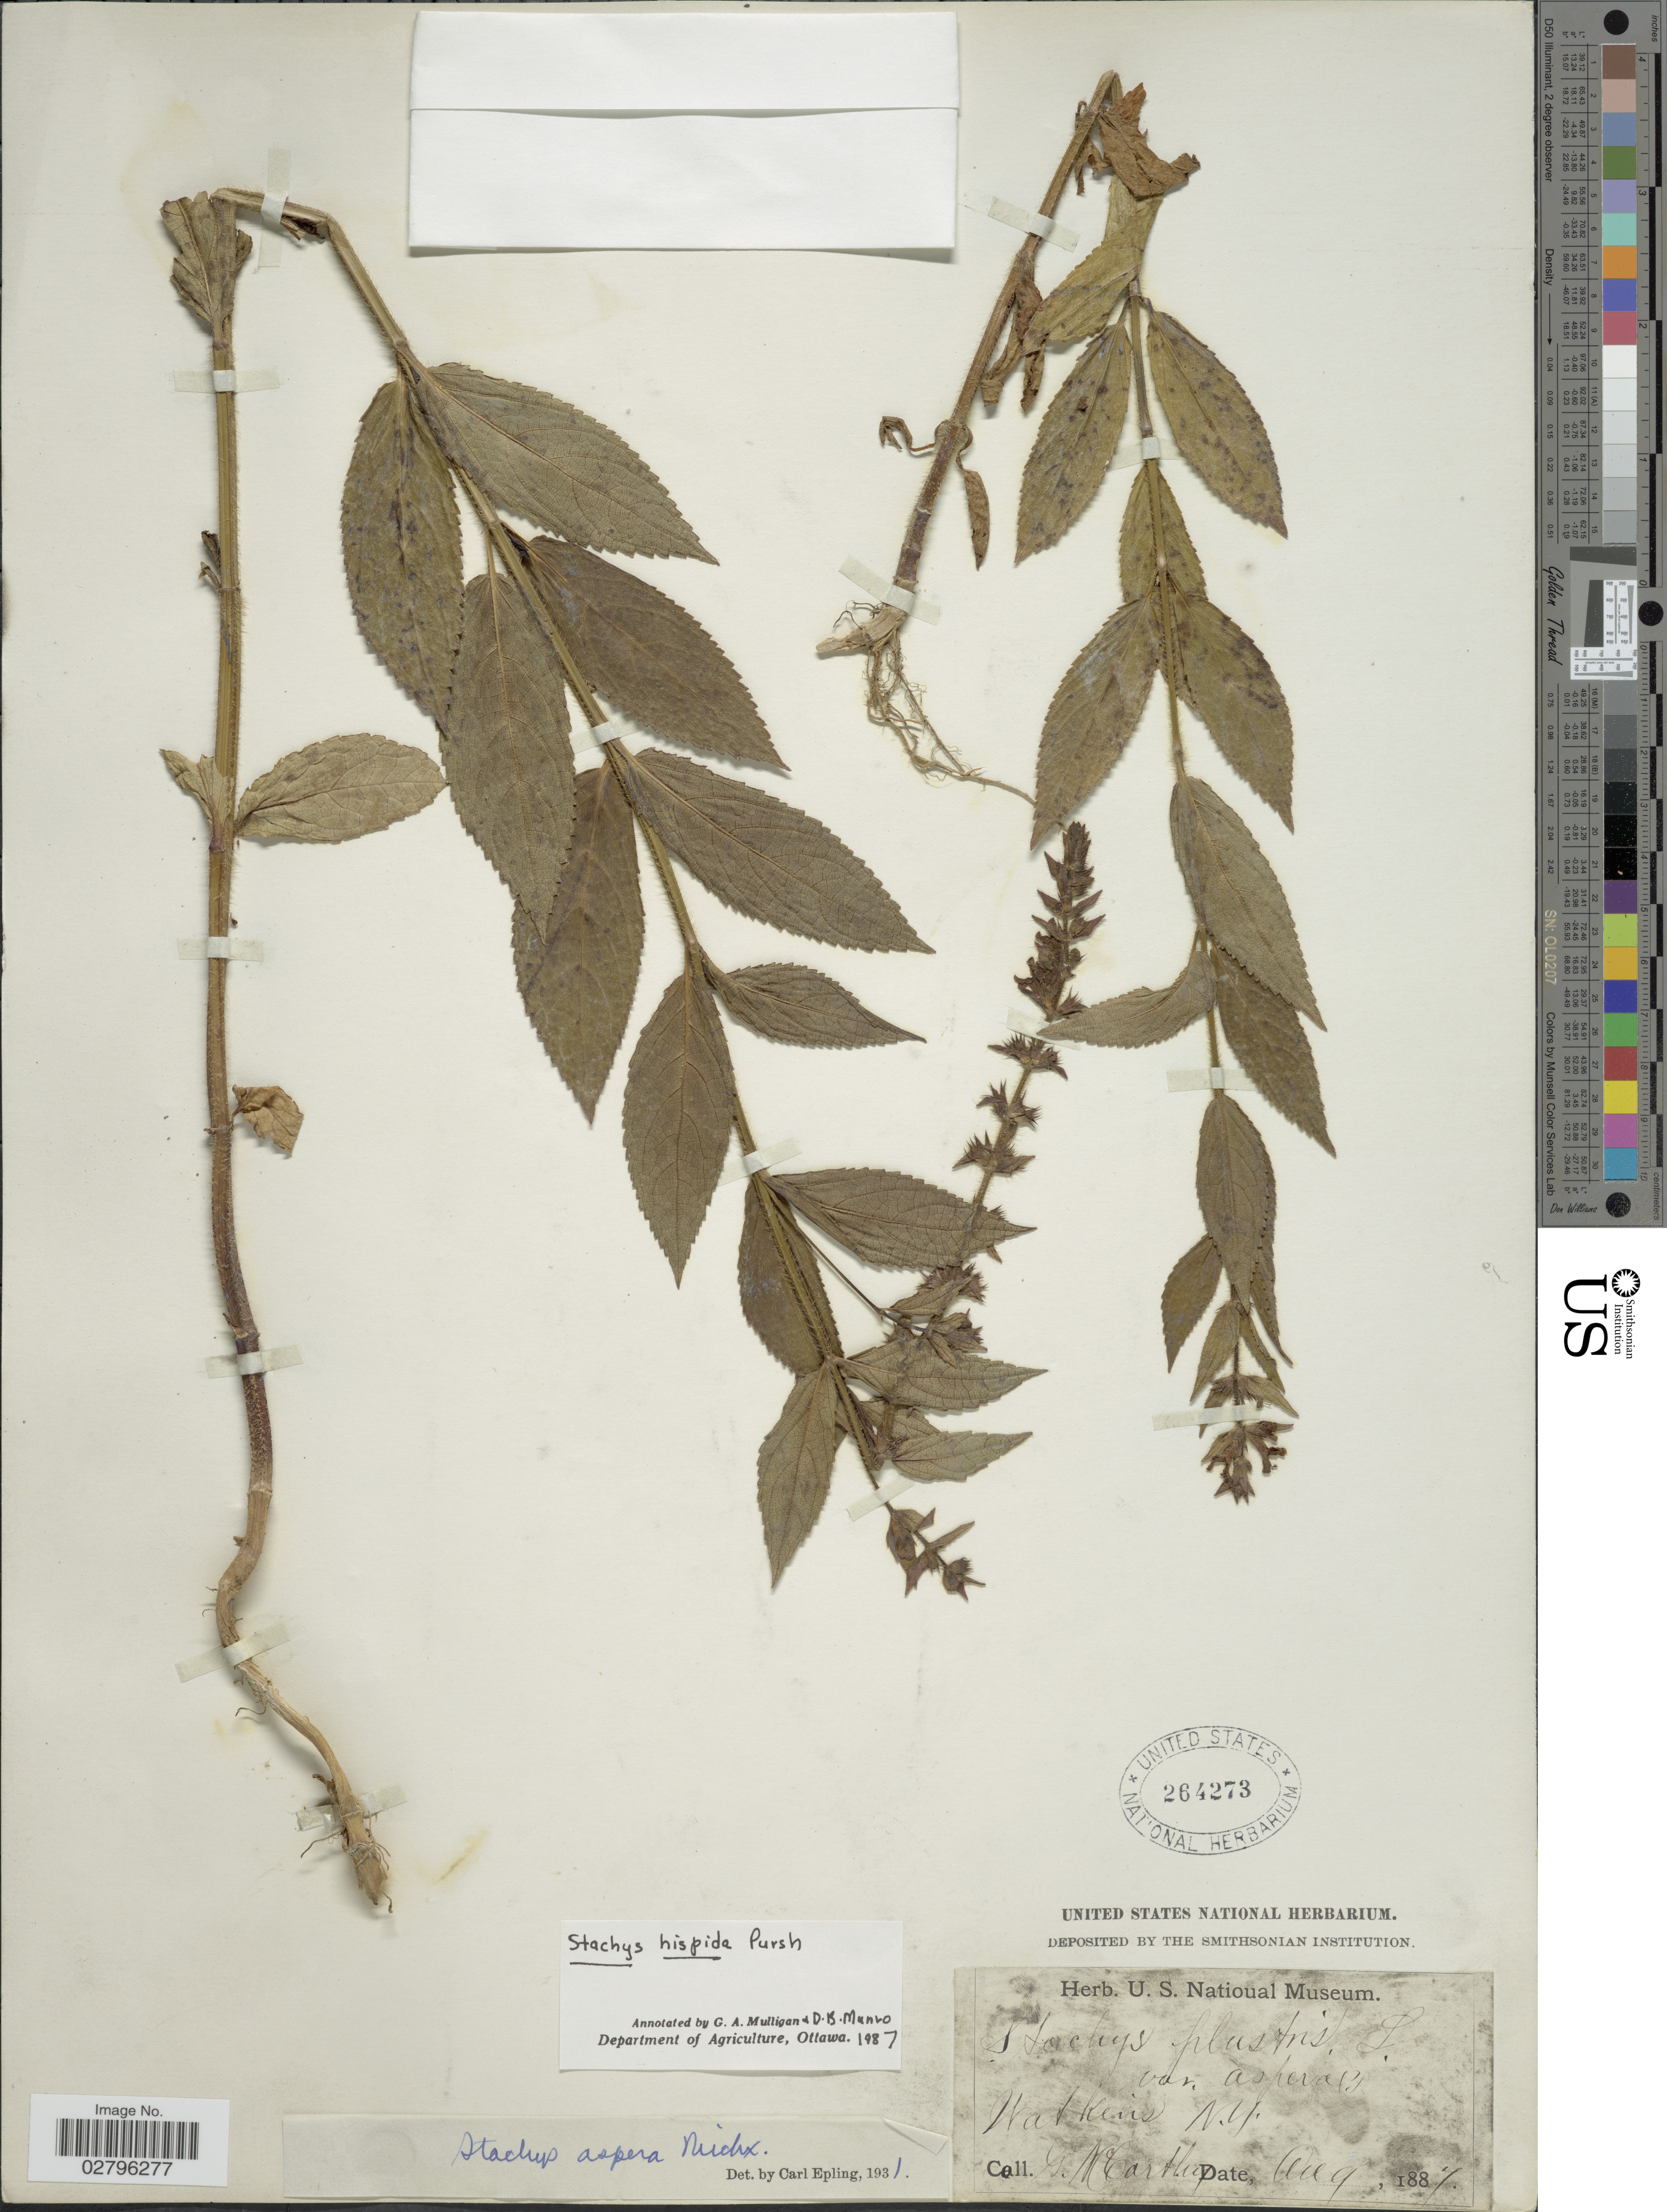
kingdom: Plantae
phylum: Tracheophyta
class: Magnoliopsida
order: Lamiales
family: Lamiaceae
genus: Stachys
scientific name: Stachys hispida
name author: Pursh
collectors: G. McCarthey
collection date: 1887-08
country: United States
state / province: New York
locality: Watkens. N.Y.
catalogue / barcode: US 264273